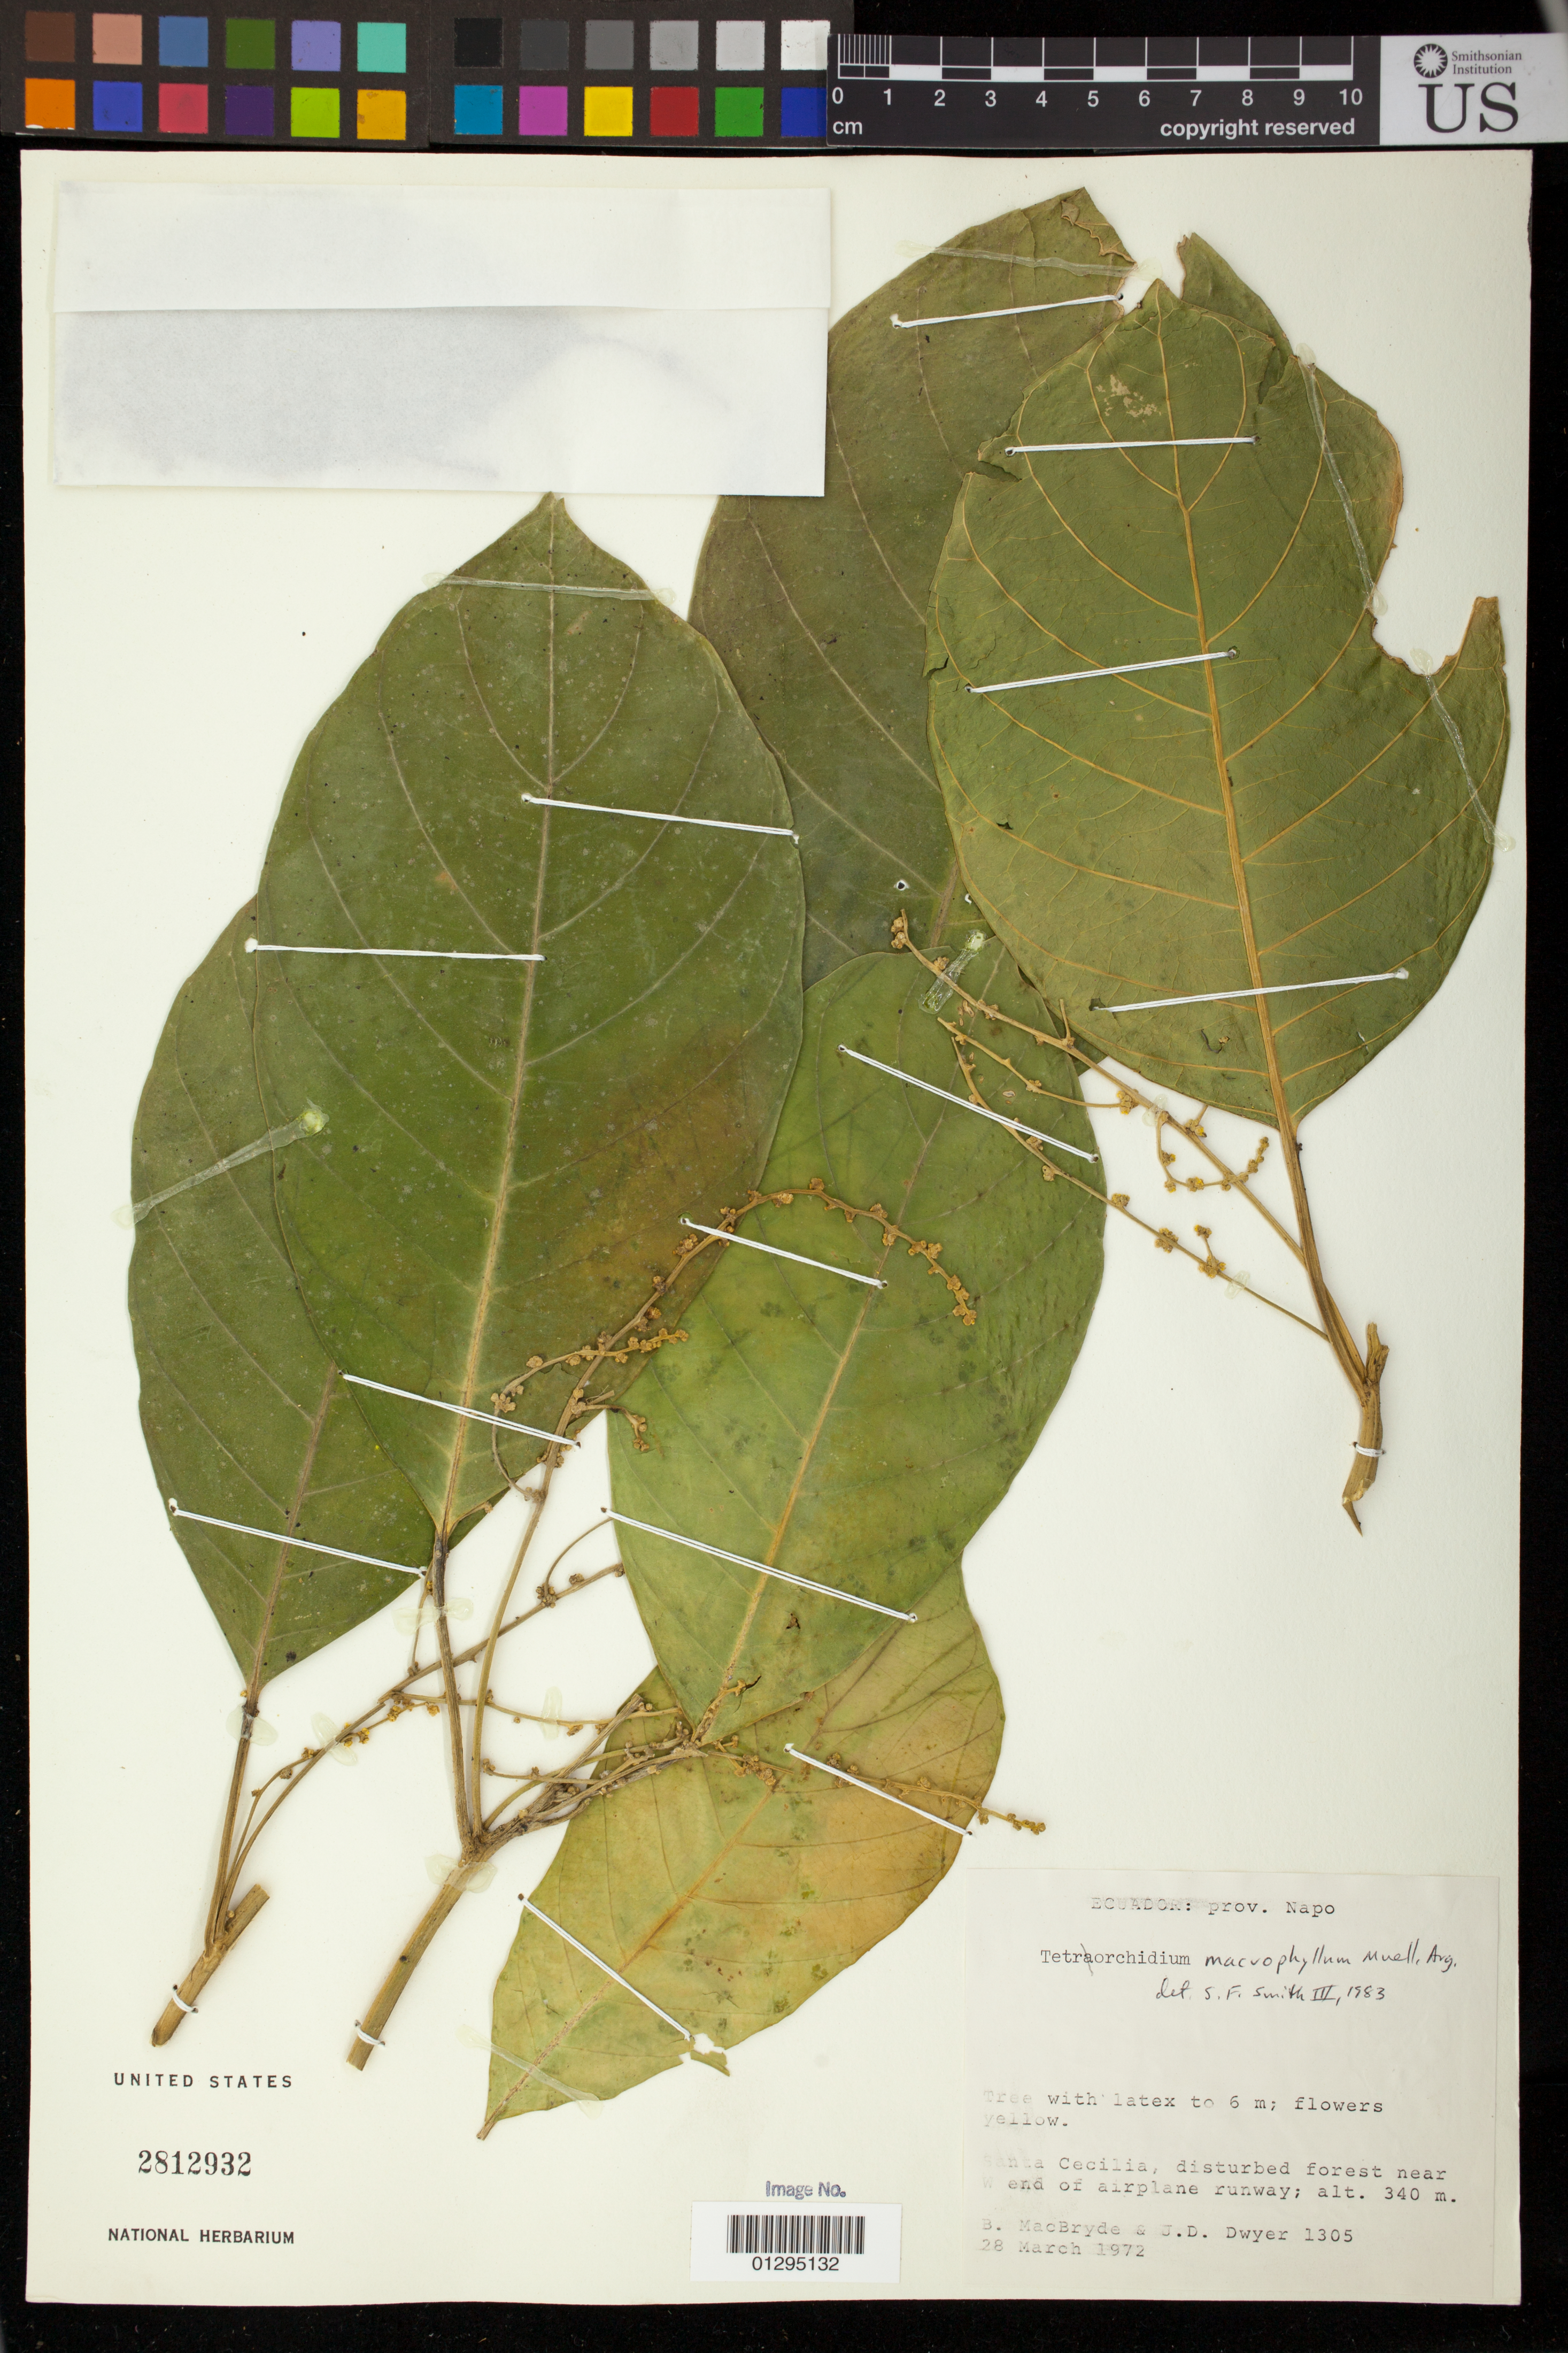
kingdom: Plantae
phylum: Tracheophyta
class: Magnoliopsida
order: Malpighiales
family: Euphorbiaceae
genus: Tetrorchidium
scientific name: Tetrorchidium macrophyllum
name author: Müll. Arg.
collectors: B. MacBryde & J. D. Dwyer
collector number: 1305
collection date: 1972-03-28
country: Ecuador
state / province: Napo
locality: Santa Cecilia, near W end of airplane runway.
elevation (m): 340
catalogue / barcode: US 2812932